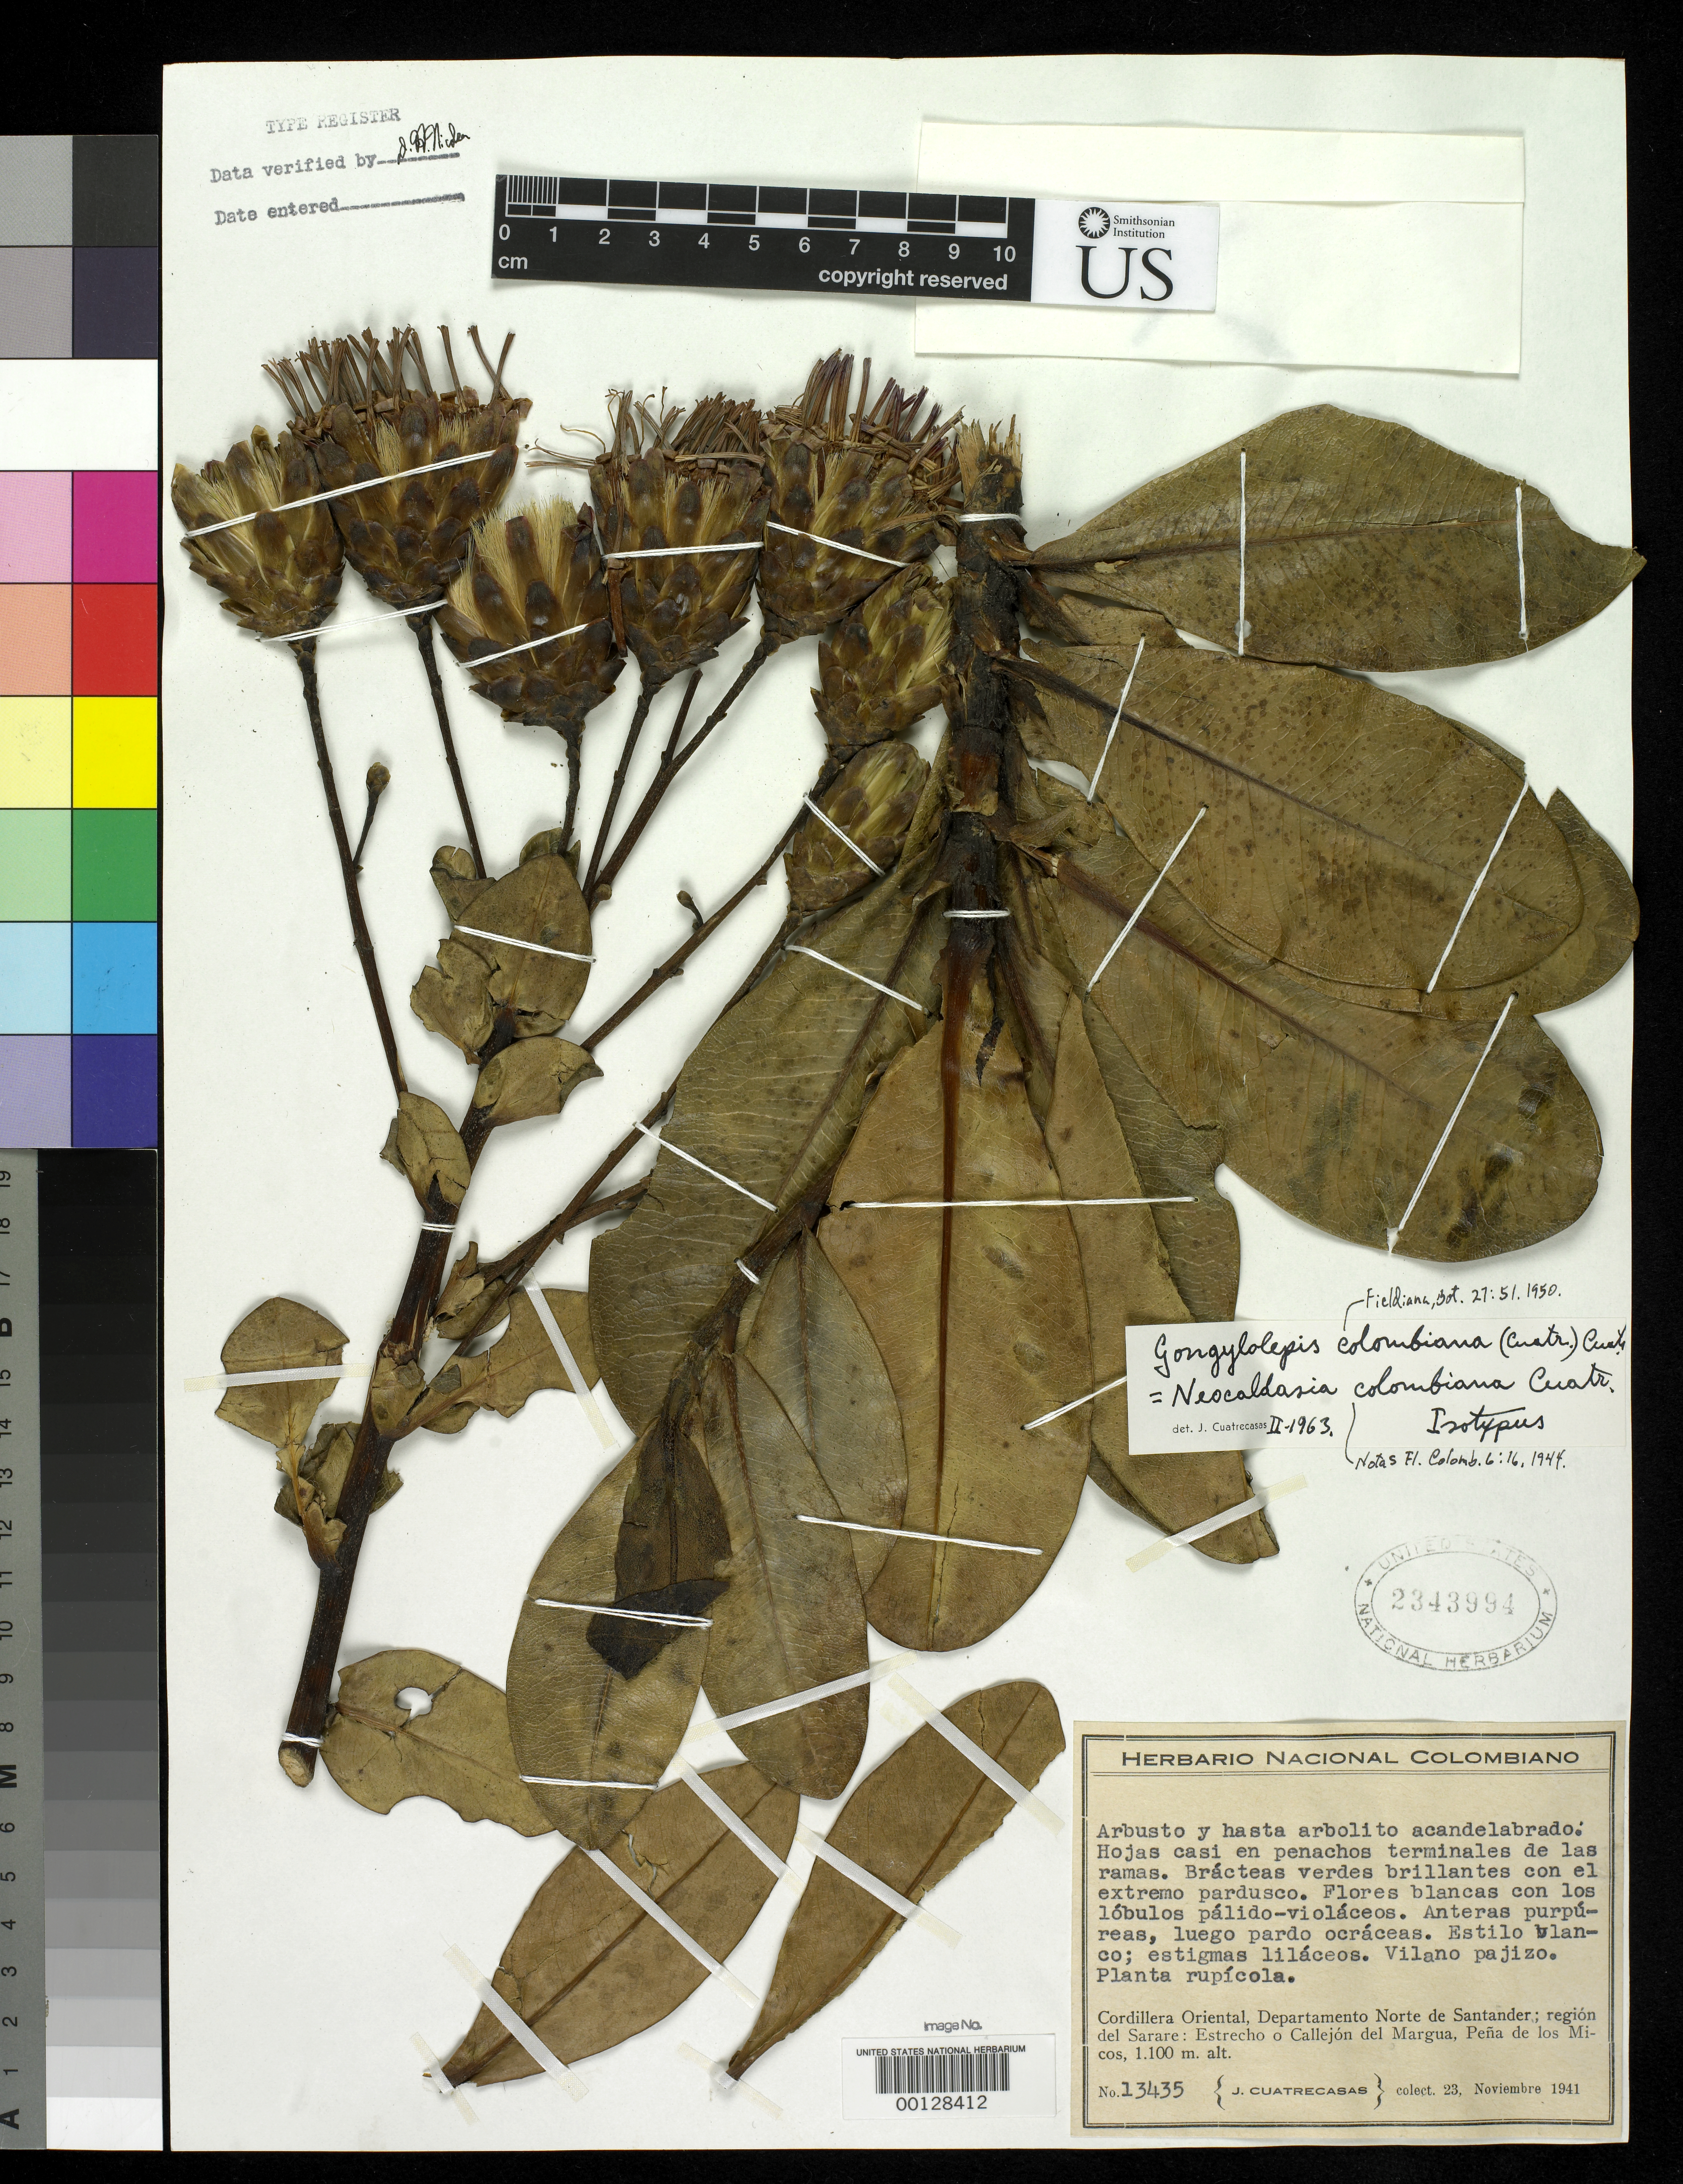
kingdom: Plantae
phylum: Tracheophyta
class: Magnoliopsida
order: Asterales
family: Asteraceae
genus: Neocaldasia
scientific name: Neocaldasia colombiana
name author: Cuatrec.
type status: Isotype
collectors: J. Cuatrecasas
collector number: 13435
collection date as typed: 23 Nov 1941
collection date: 1941-11-23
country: Colombia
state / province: Norte de Santander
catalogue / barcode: US 2343994